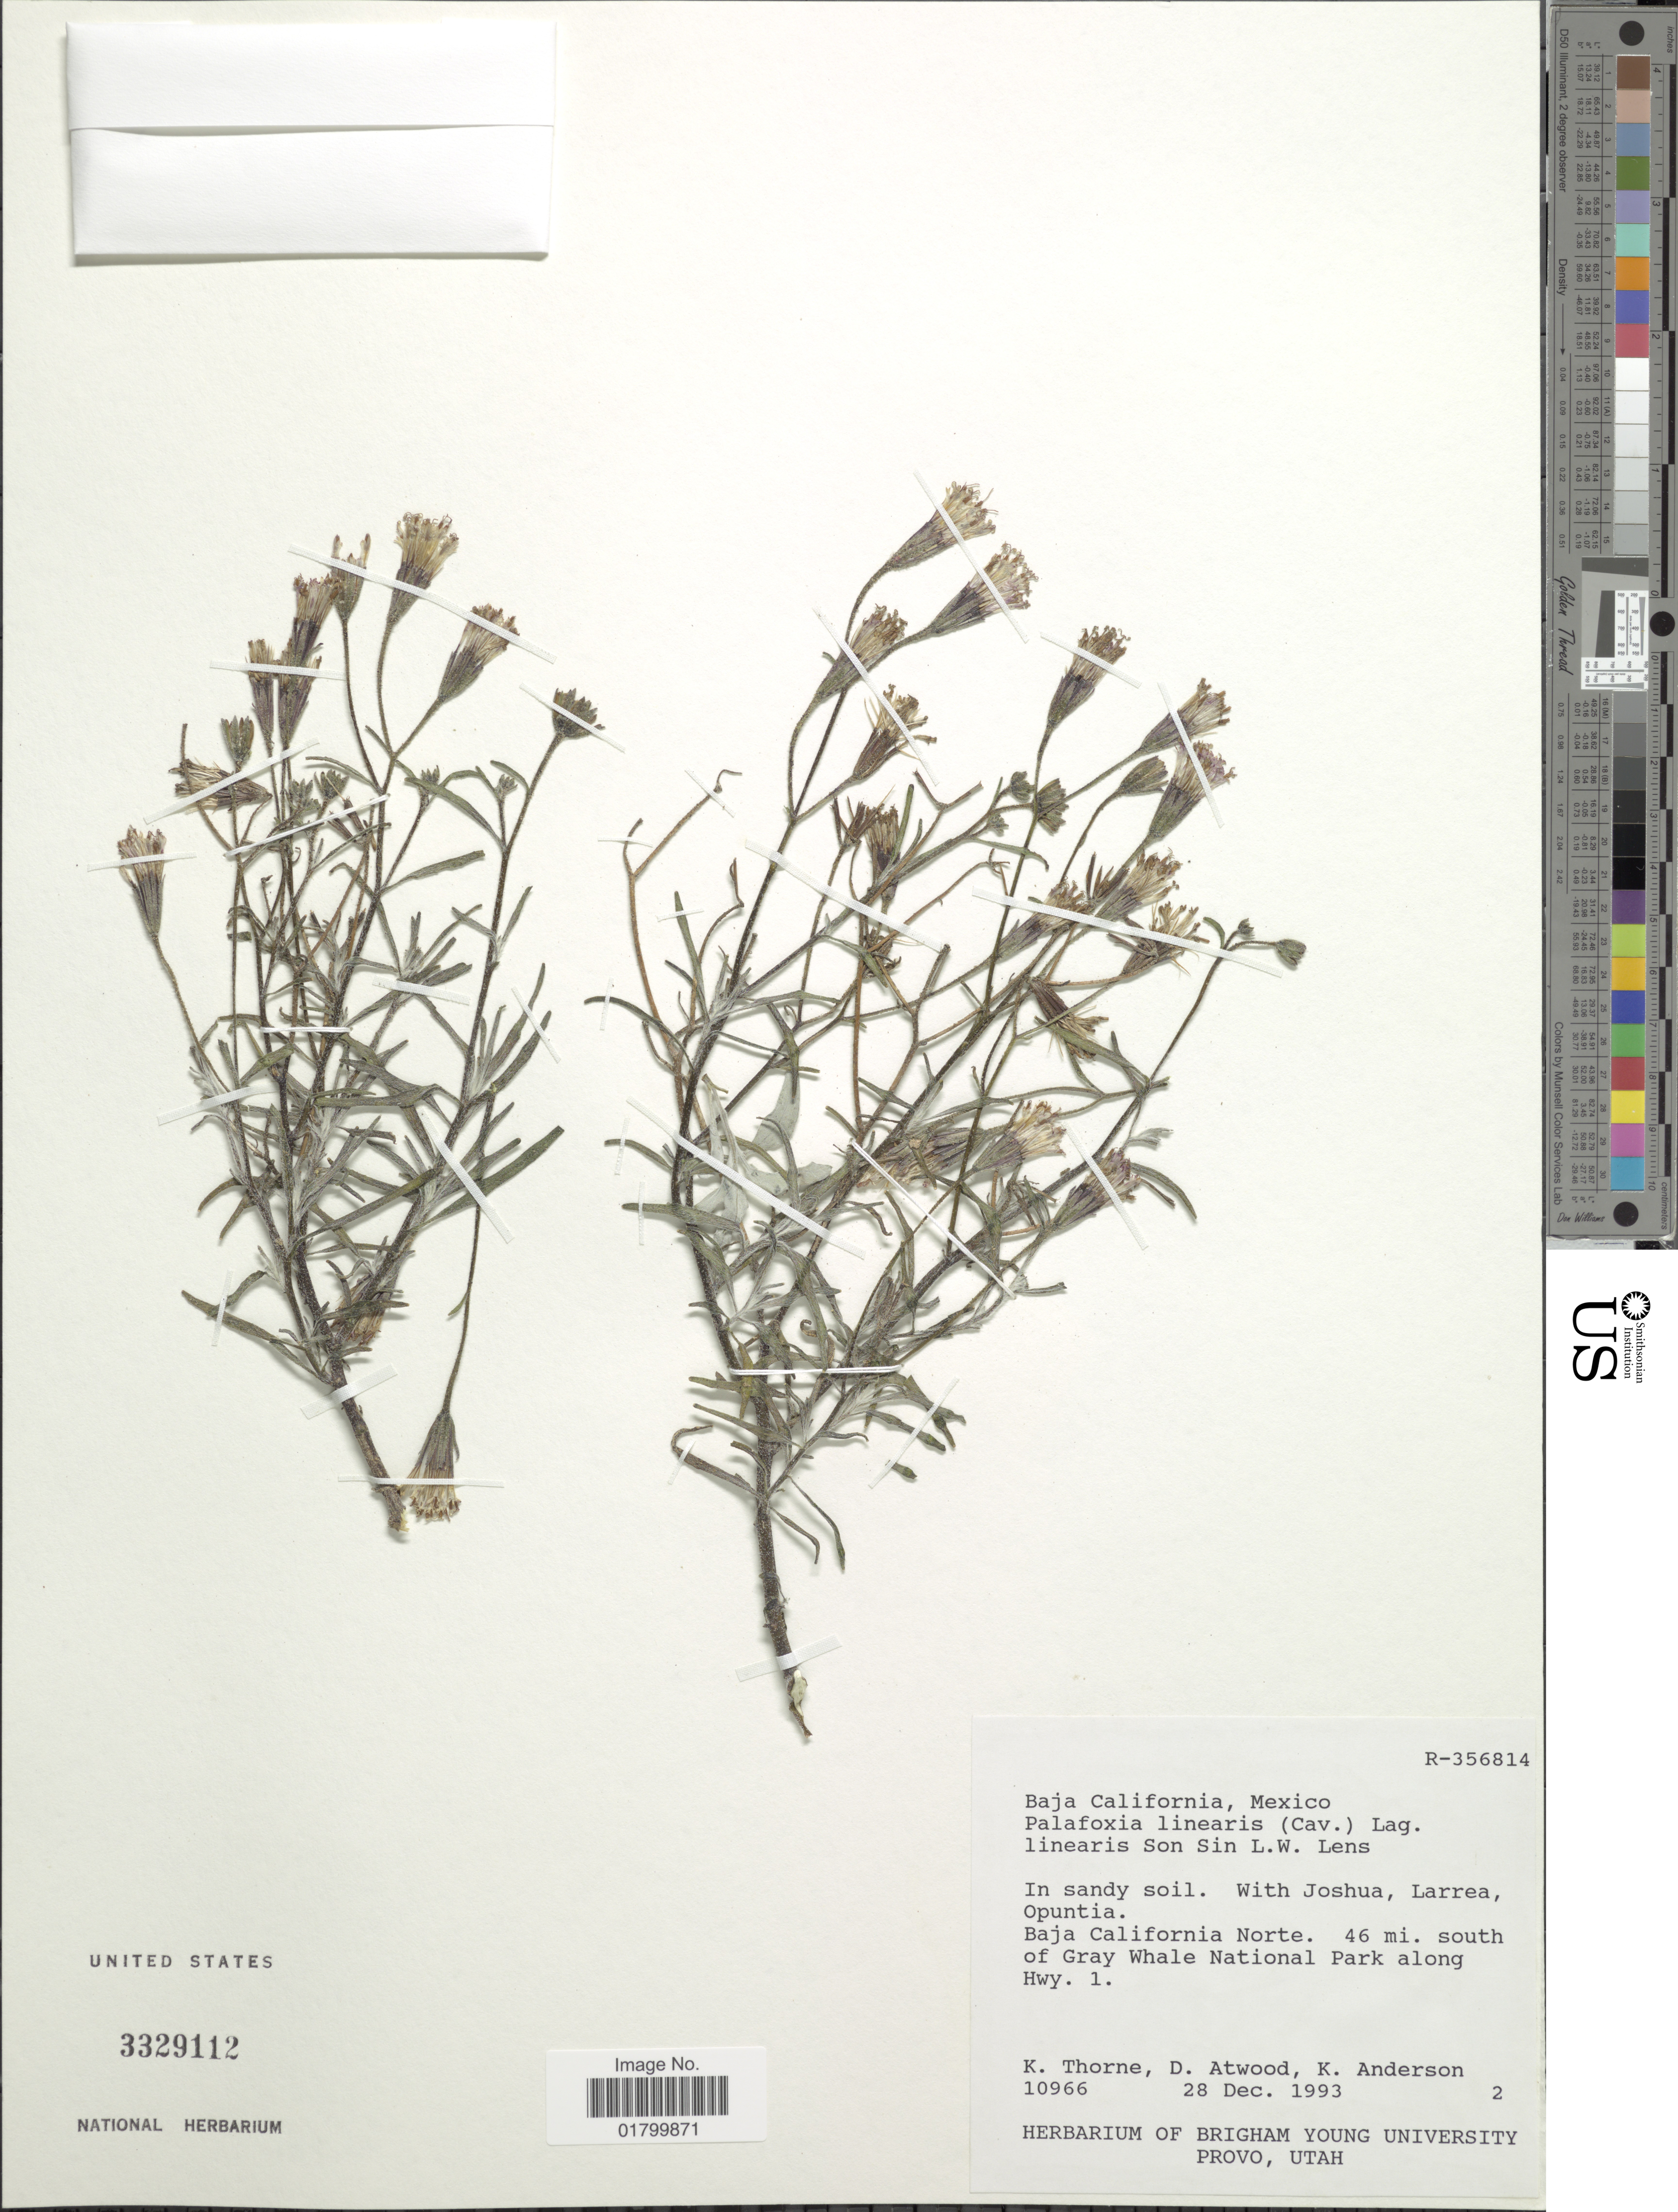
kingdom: Plantae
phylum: Tracheophyta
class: Magnoliopsida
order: Asterales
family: Asteraceae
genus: Palafoxia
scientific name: Palafoxia linearis var. linearis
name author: (Cav.) Lag.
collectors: K. Thorne, D. Atwood & K. Anderson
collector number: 10966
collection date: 1993-12-28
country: Mexico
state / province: Baja California Sur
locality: Baja California Norte, 46 mi. south of Gray Whale National Park along Hwy. 1.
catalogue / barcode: US 3329112